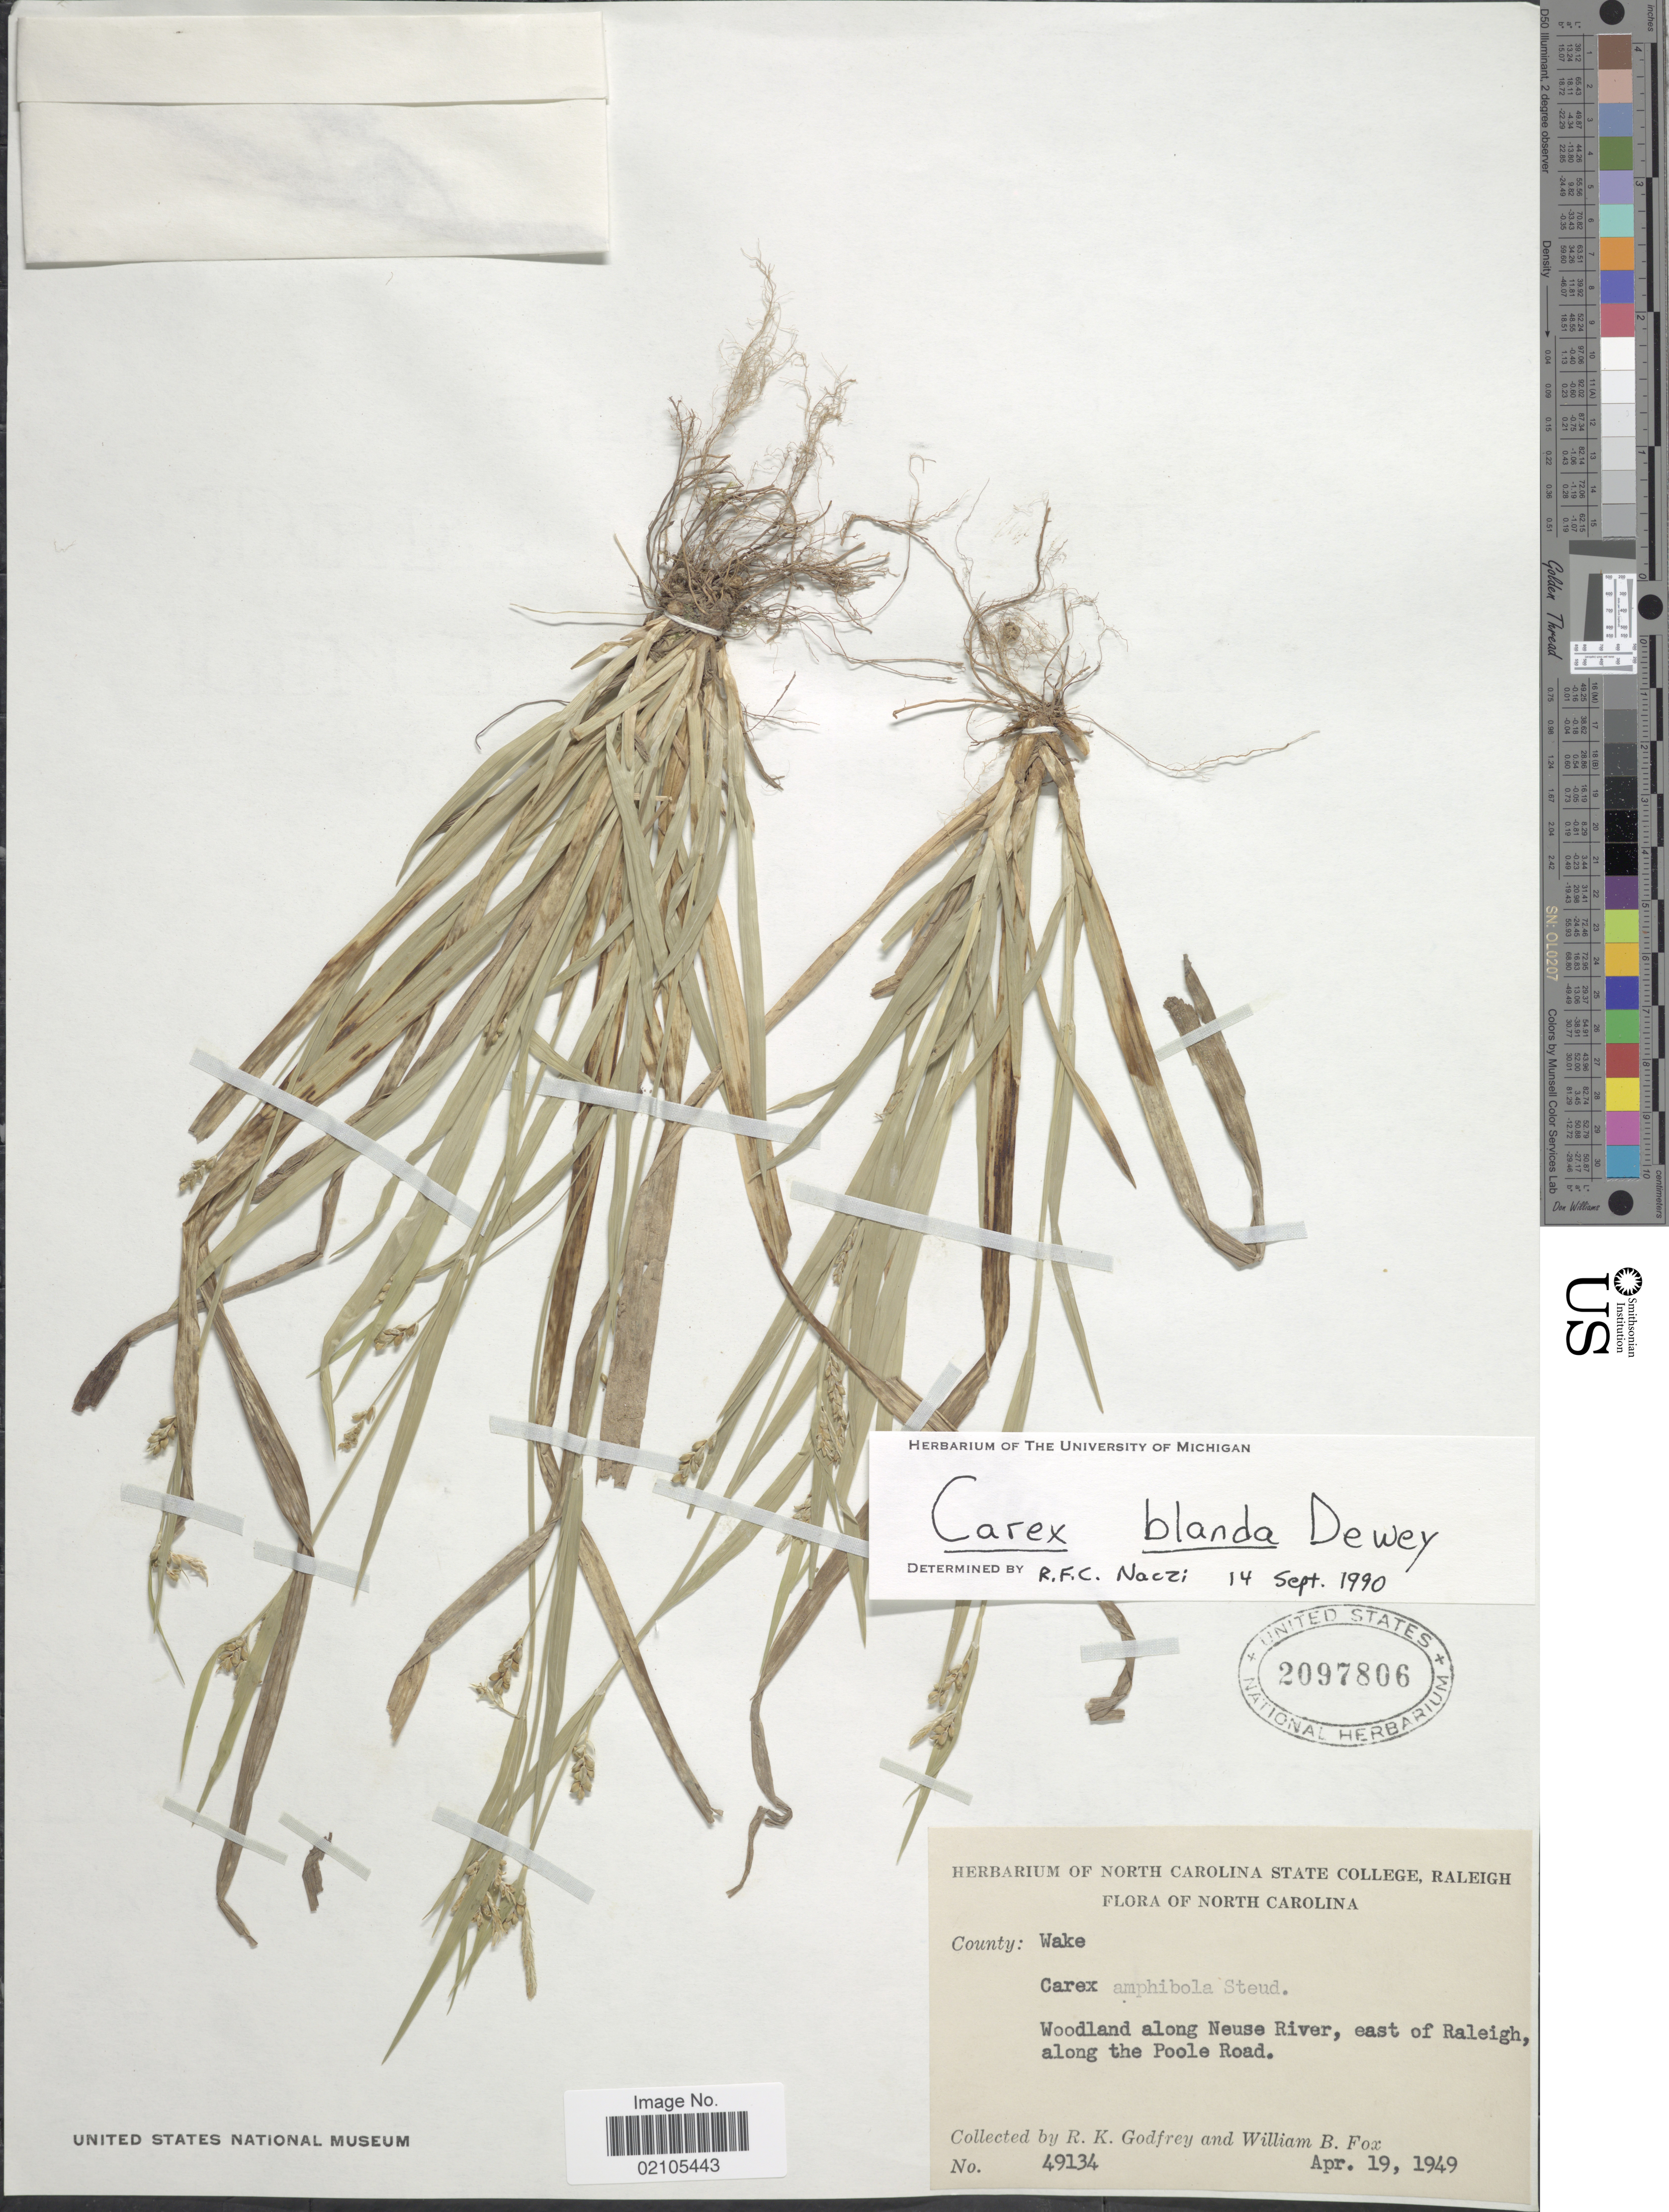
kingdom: Plantae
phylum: Tracheophyta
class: Liliopsida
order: Poales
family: Cyperaceae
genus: Carex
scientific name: Carex blanda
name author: Dewey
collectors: R. K. Godfrey & W. B. Fox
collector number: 49134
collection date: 1949-04-19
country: United States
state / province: North Carolina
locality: County: Wake. Woodland along Neuse River, east of Raleigh, along the Poole Road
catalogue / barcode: US 2097806